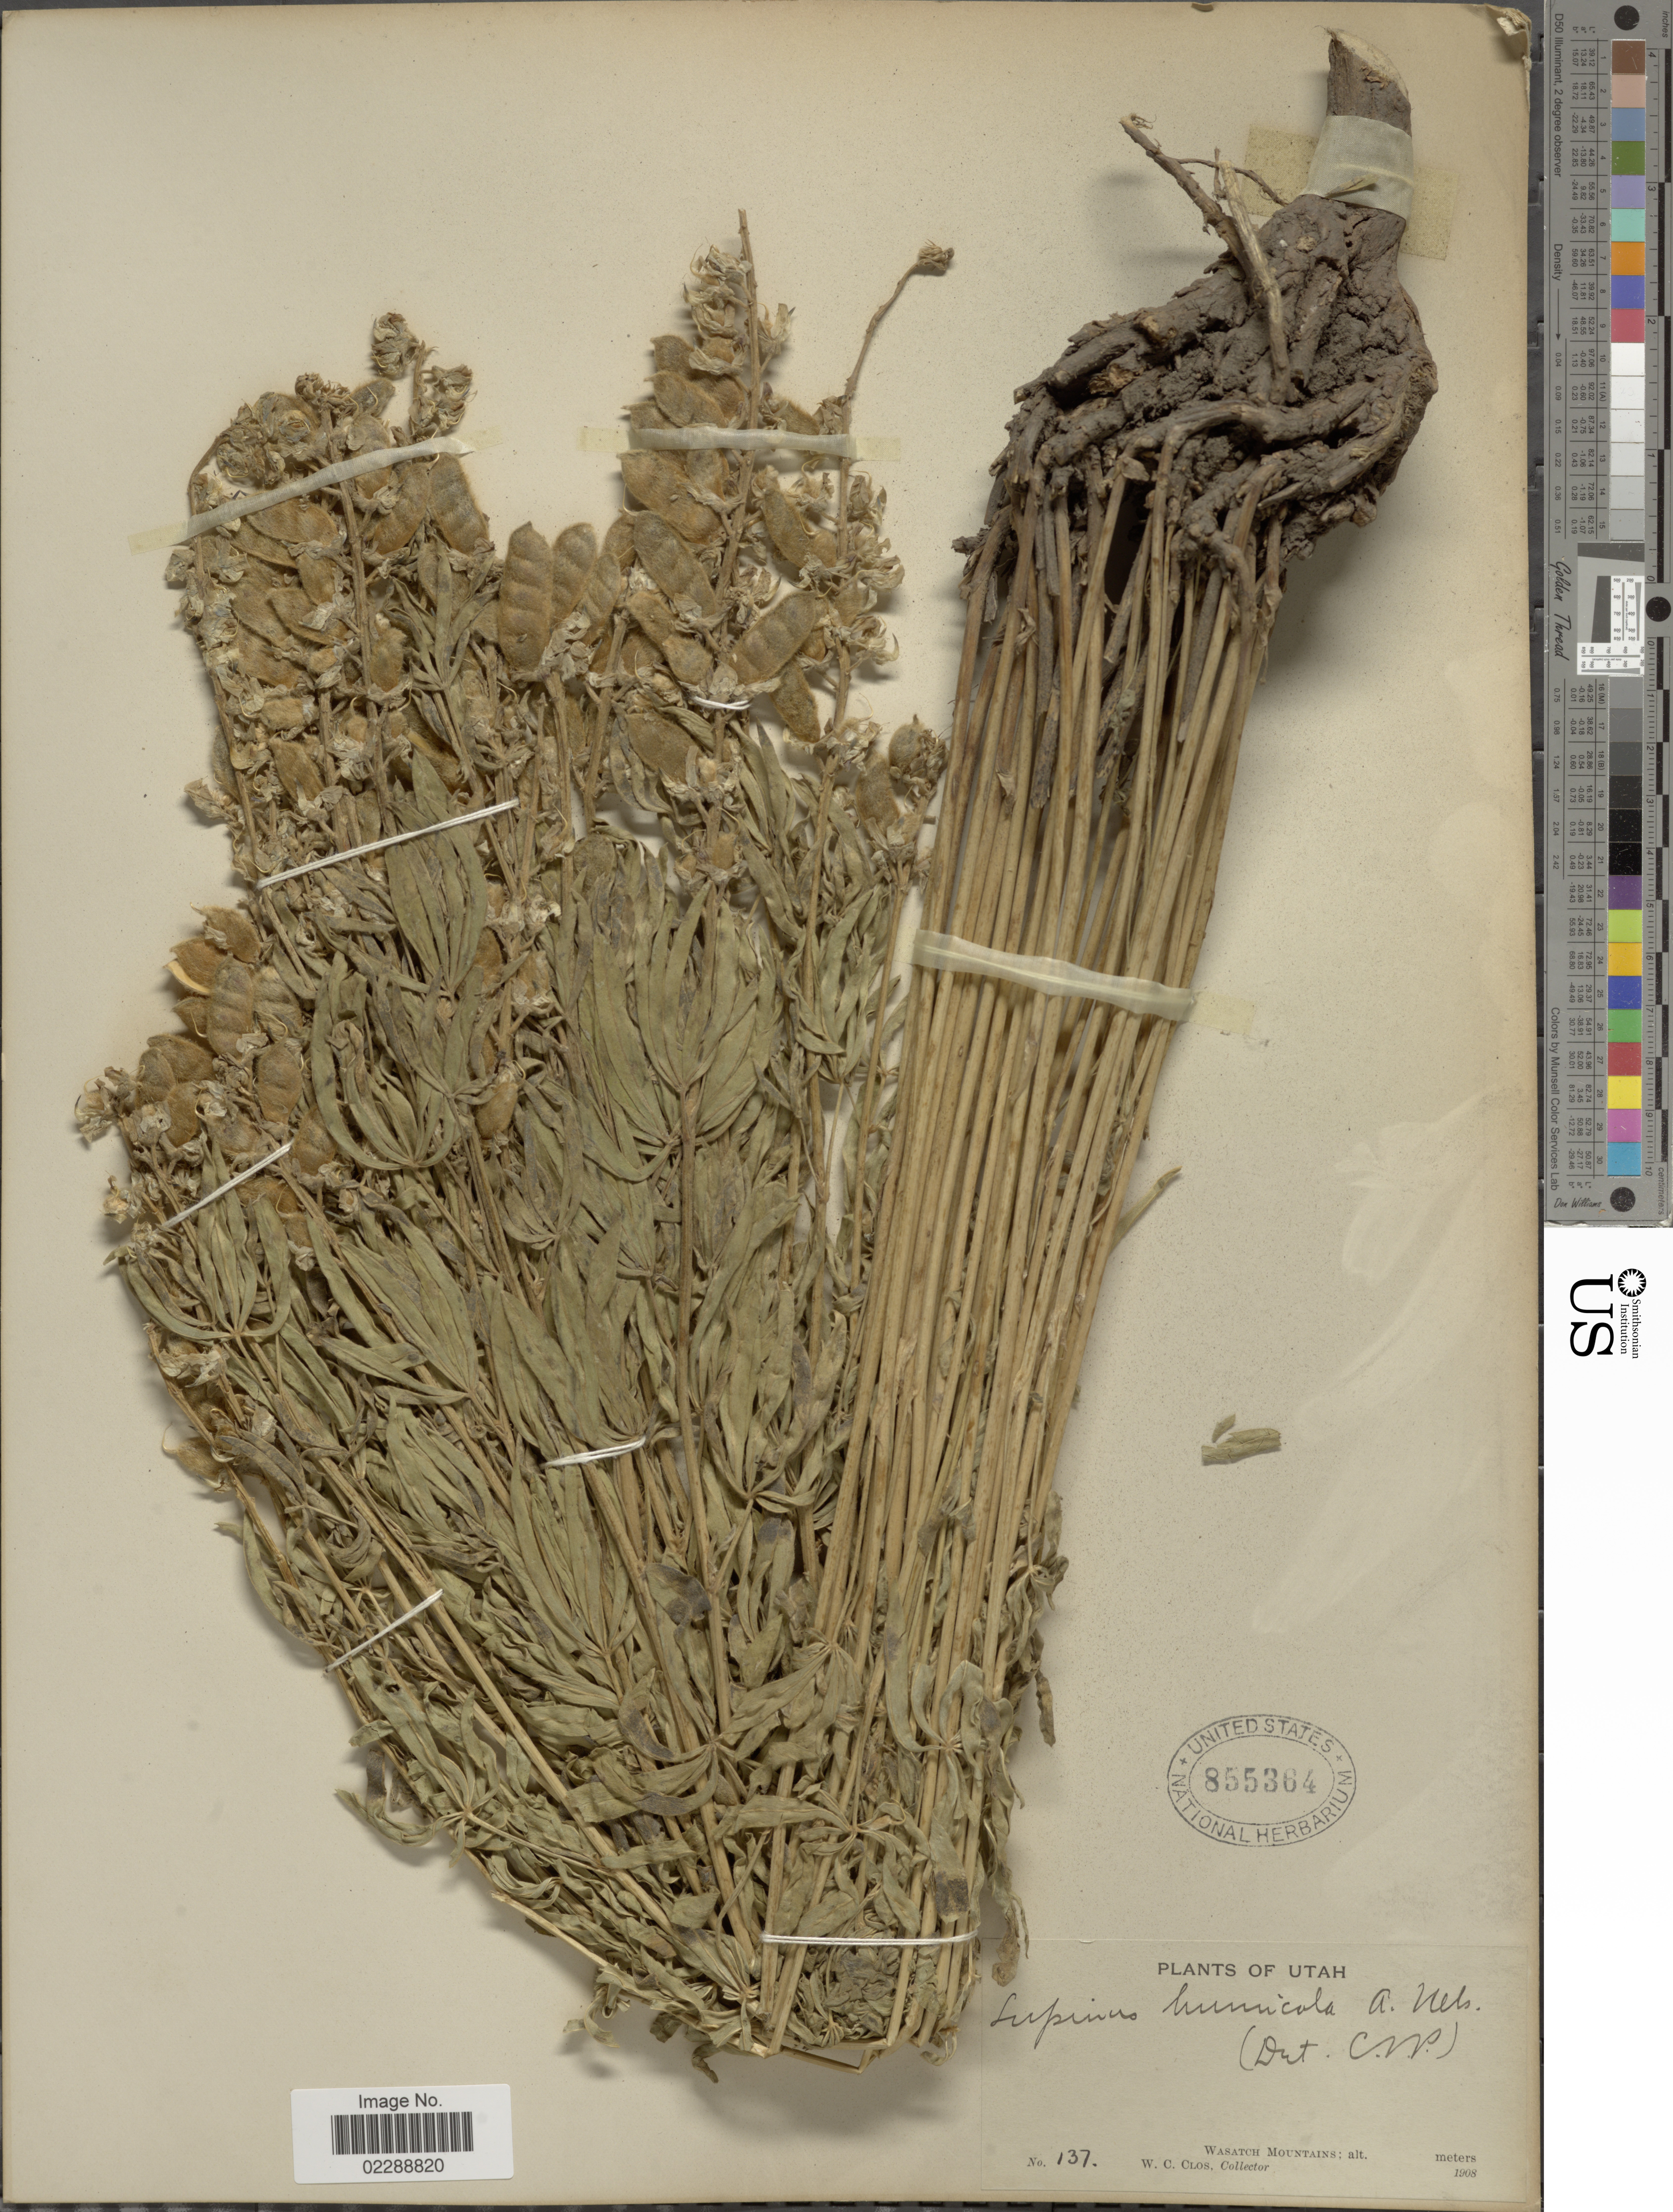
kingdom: Plantae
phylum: Tracheophyta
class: Magnoliopsida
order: Fabales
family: Fabaceae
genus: Lupinus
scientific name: Lupinus sp.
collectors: W. C. Clos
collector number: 137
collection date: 1908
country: United States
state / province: Utah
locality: Wasatch Mountains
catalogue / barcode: US 855364